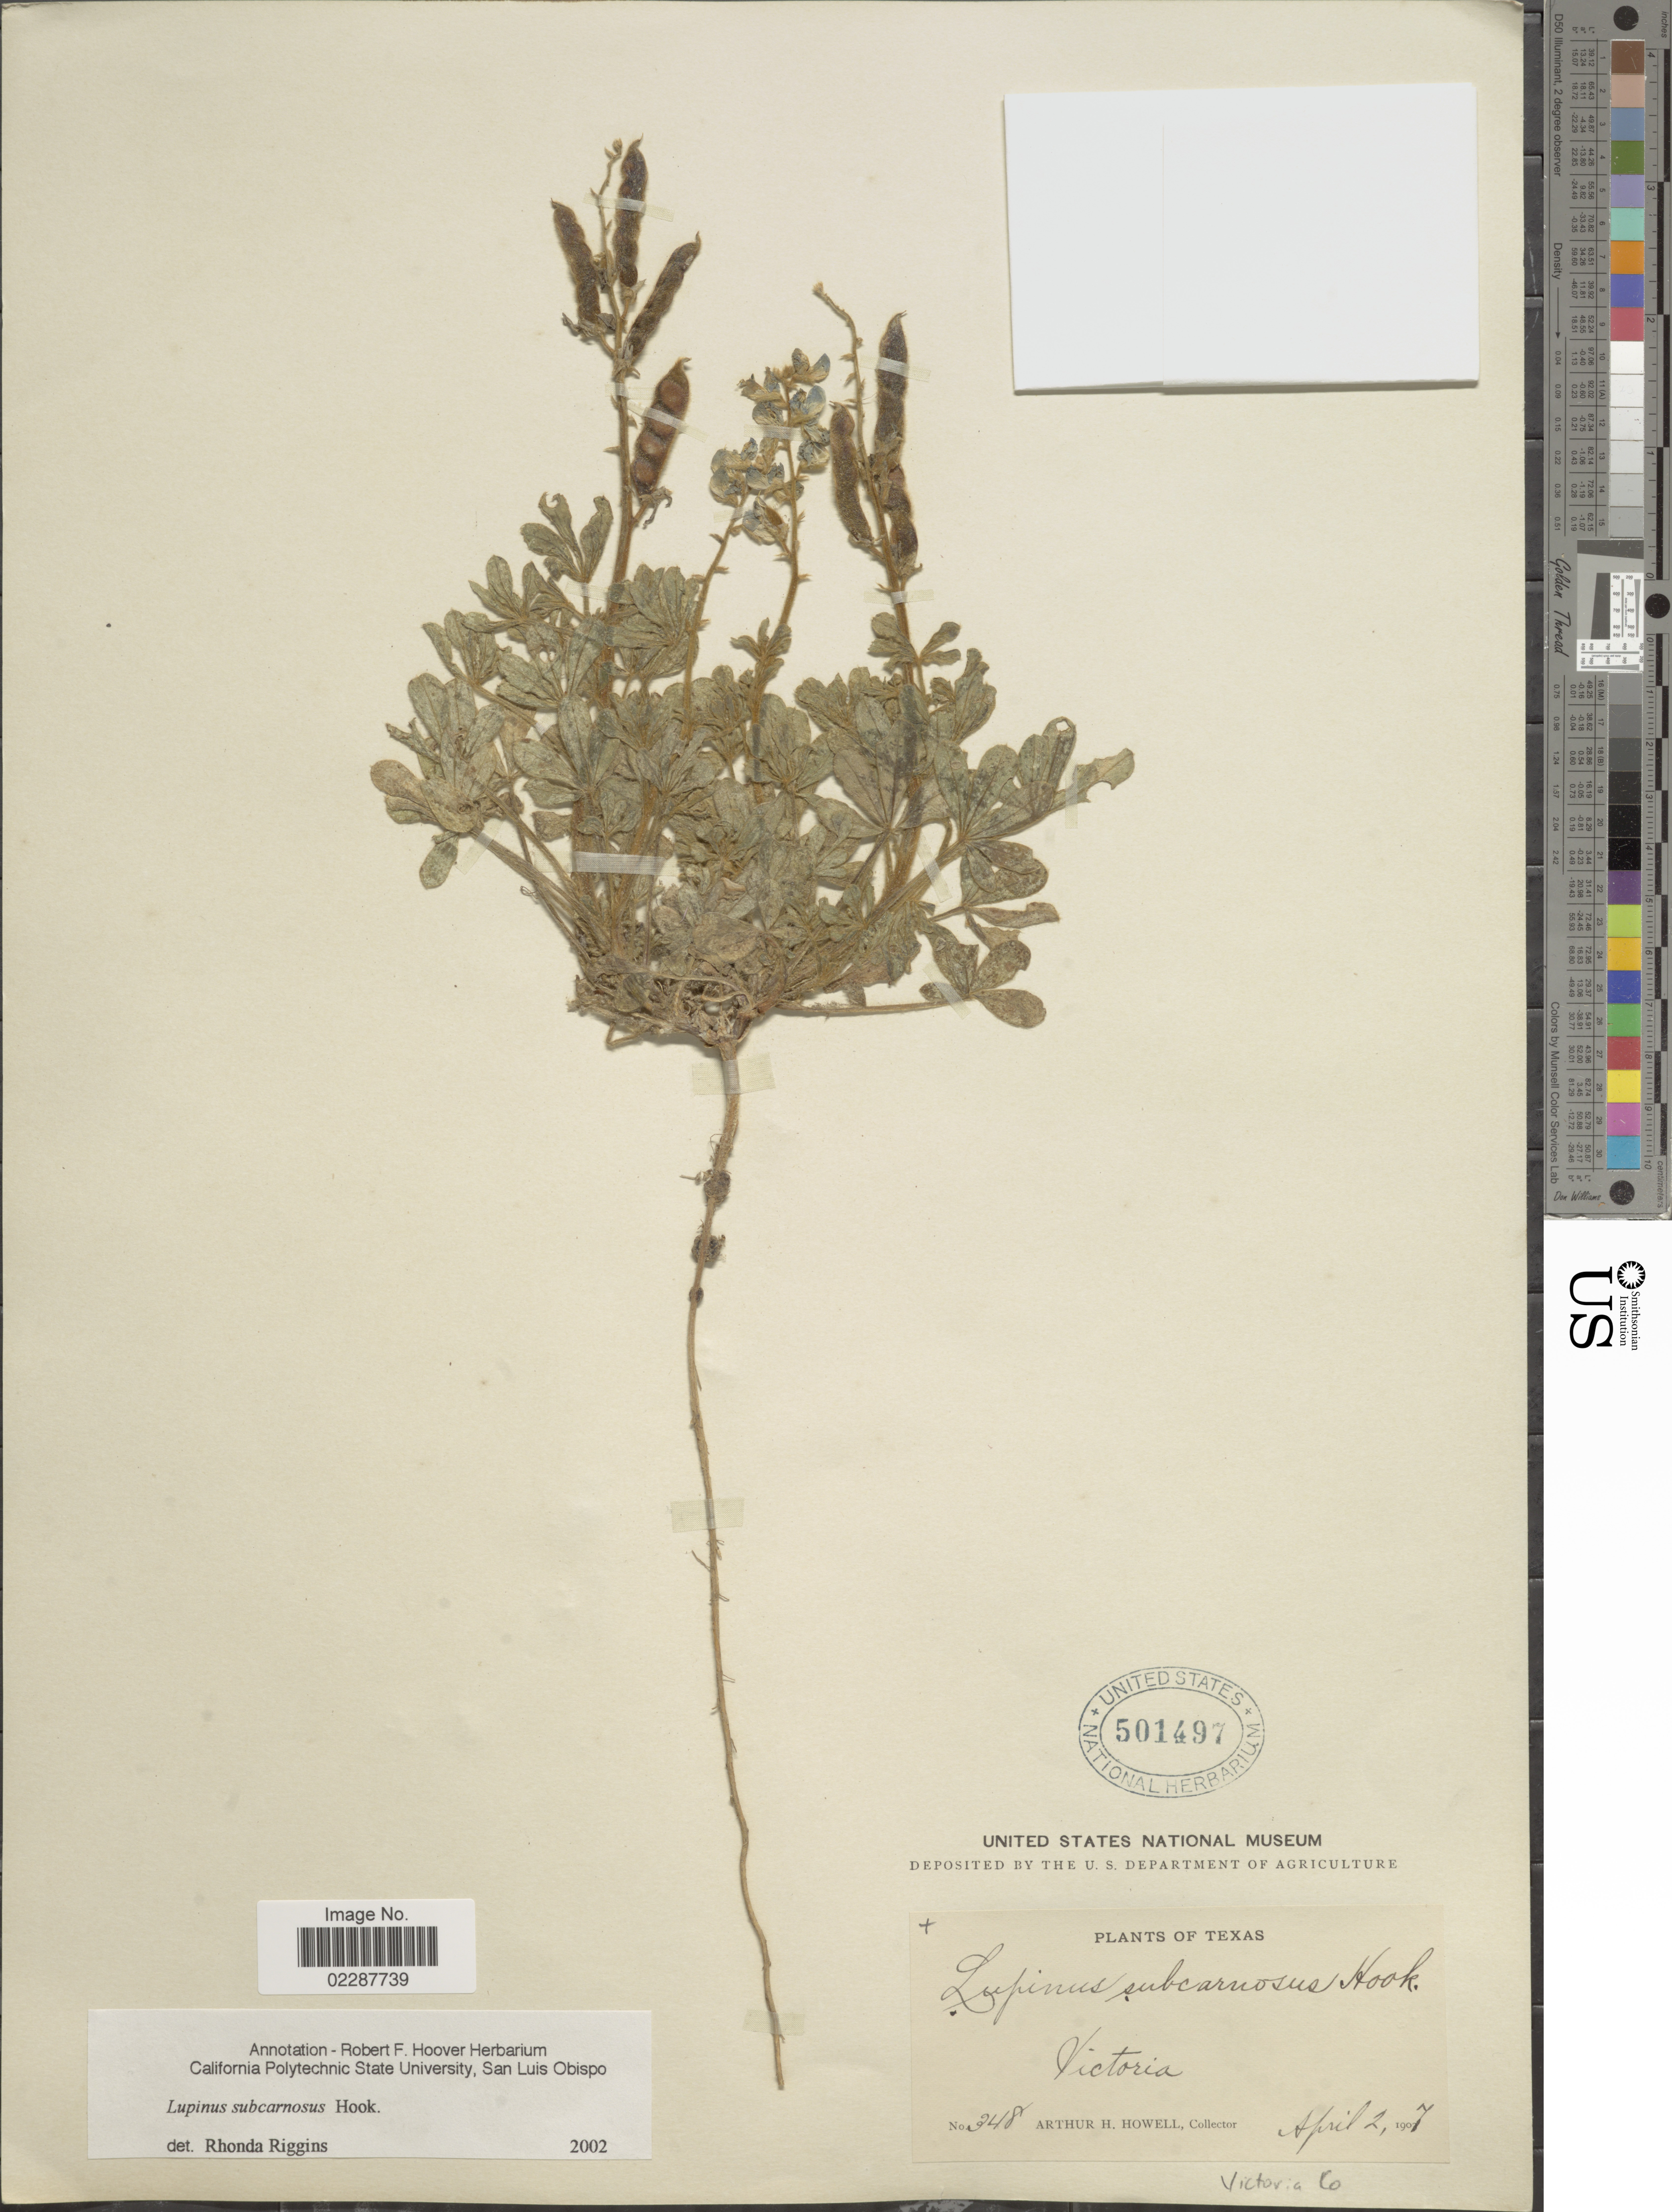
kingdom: Plantae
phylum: Tracheophyta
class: Magnoliopsida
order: Fabales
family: Fabaceae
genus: Lupinus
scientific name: Lupinus subcarnosus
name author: Hook.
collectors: A. H. Howell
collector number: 348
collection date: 1907-04-02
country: United States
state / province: Texas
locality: Victoria Co., Victoria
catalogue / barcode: US 501497